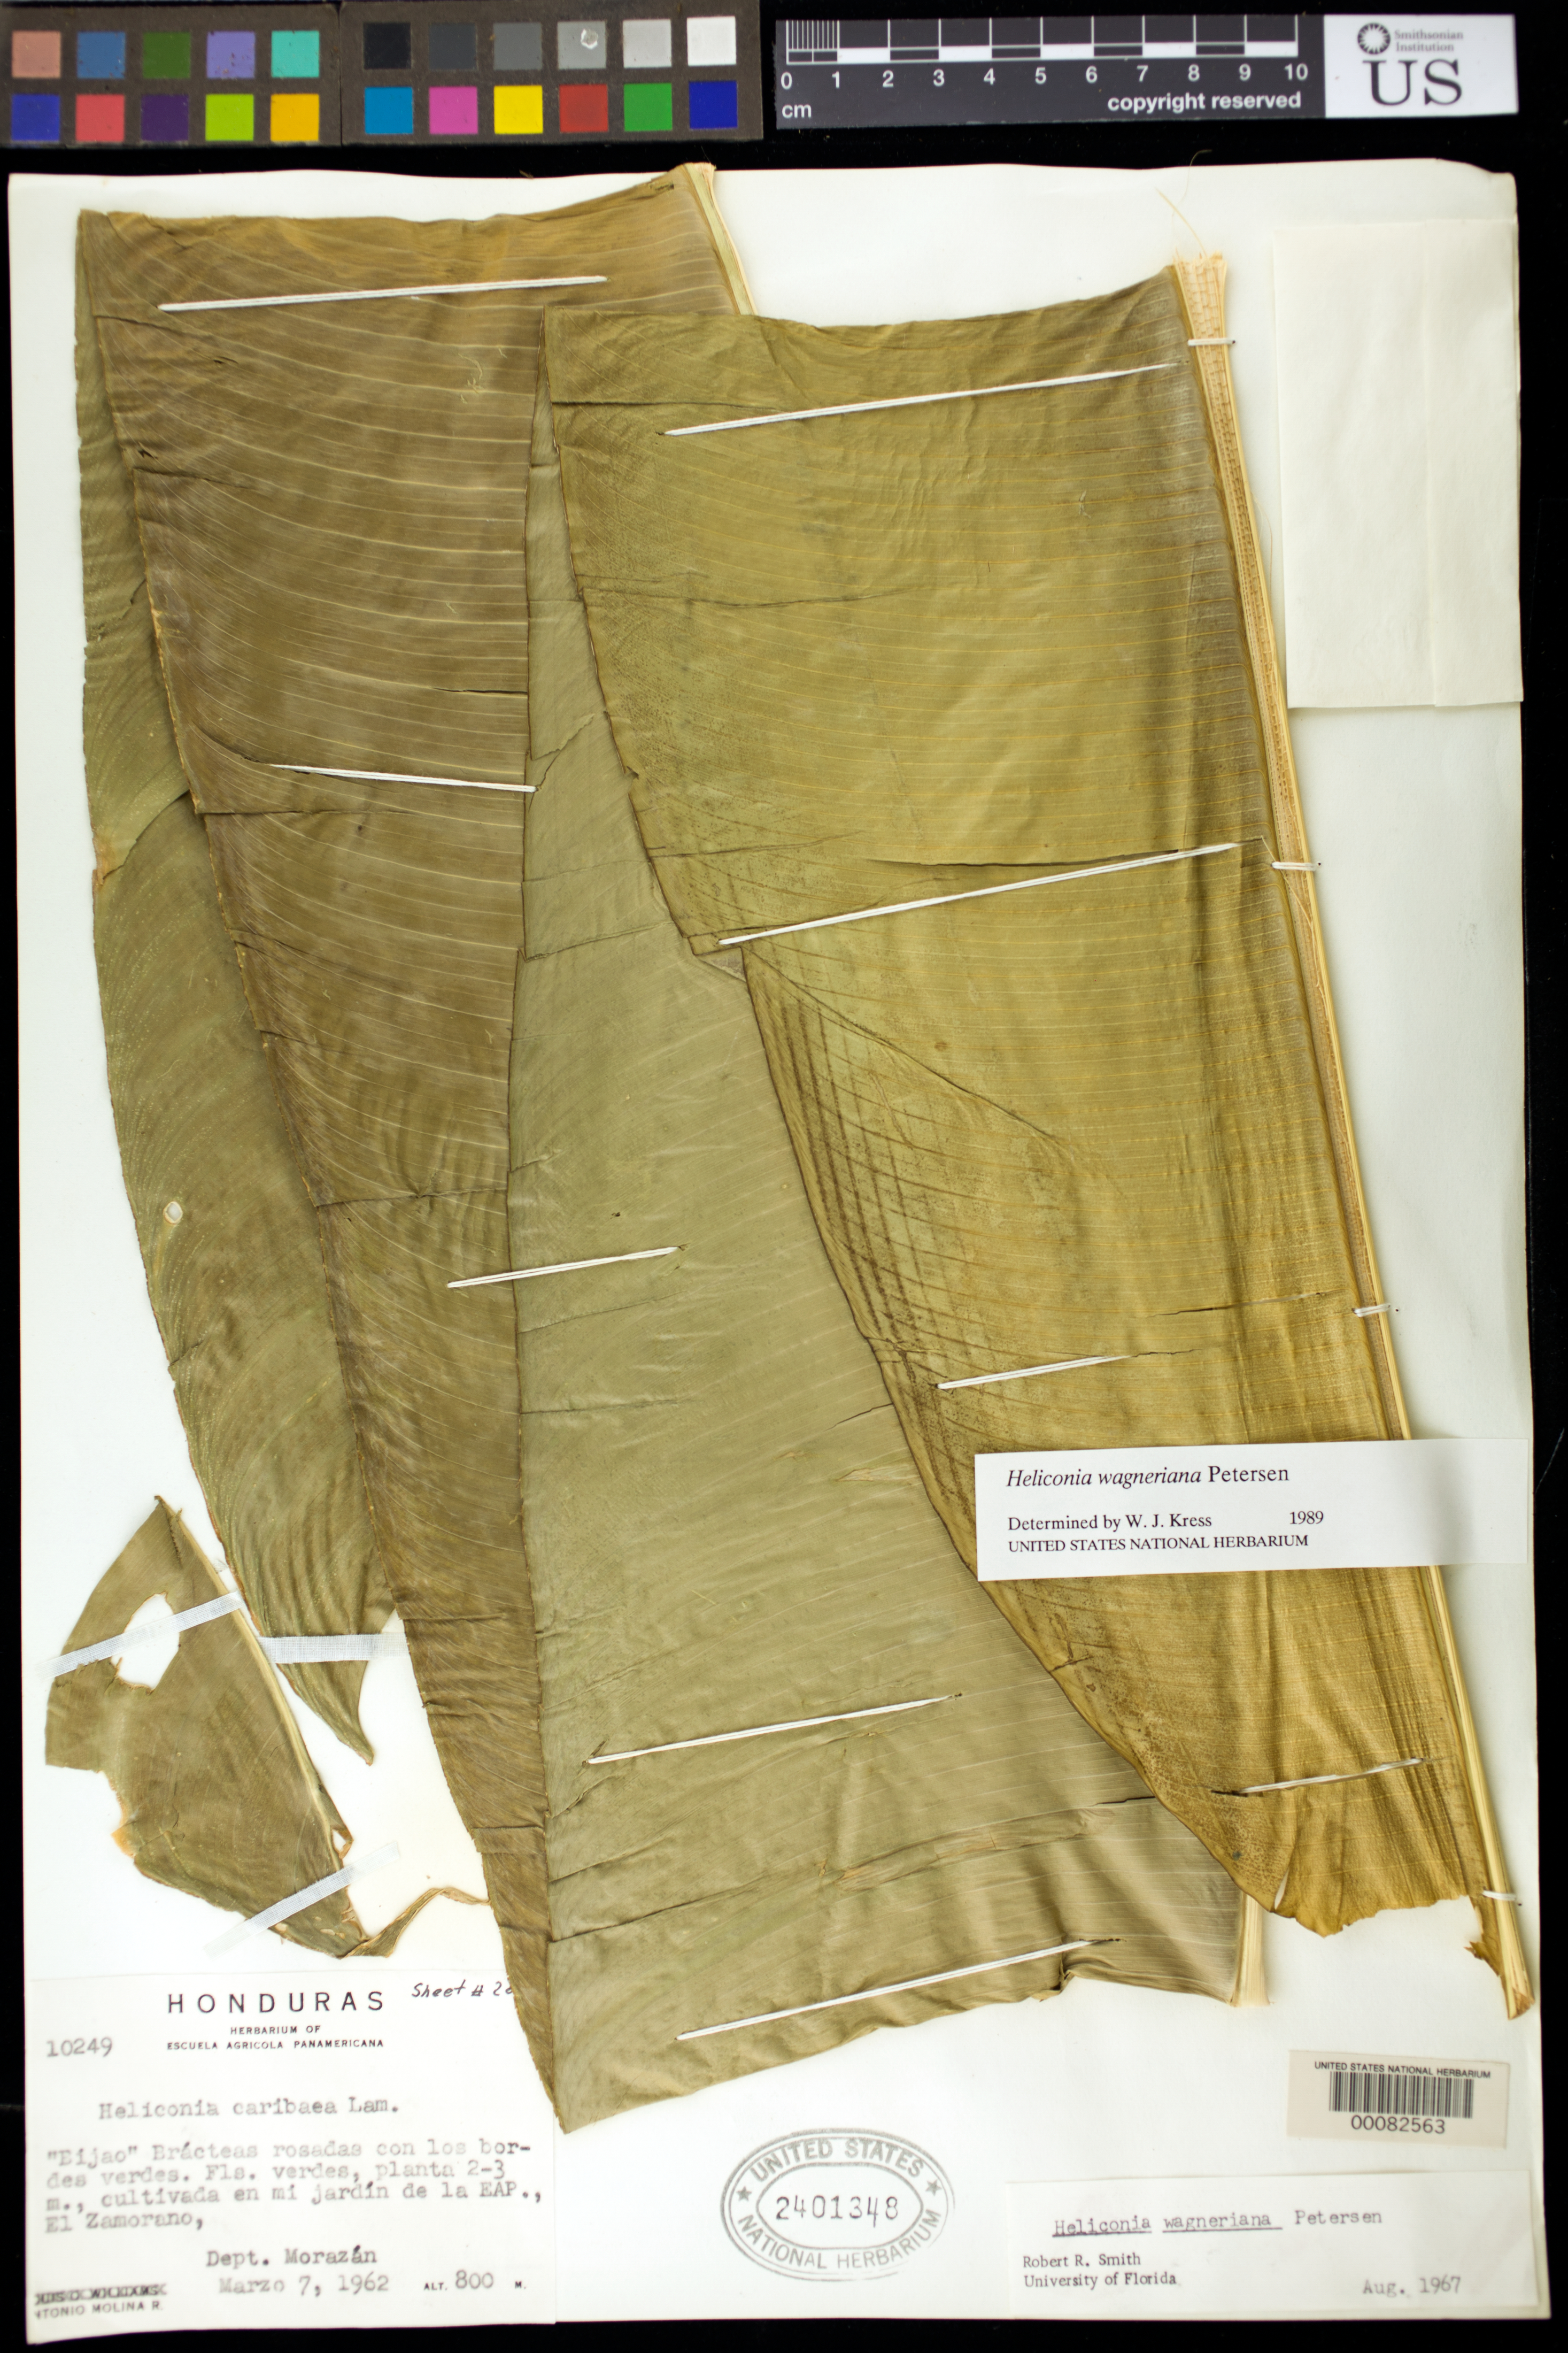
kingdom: Plantae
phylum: Tracheophyta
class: Liliopsida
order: Zingiberales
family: Heliconiaceae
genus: Heliconia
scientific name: Heliconia wagneriana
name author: Petersen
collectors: A. Molina R.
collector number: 10249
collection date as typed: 07 Mar 1962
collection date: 1962-03-07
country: Honduras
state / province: Fco. Morazán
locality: Jardin de la EAP, El Zamorano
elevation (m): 800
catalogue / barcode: US 2401348